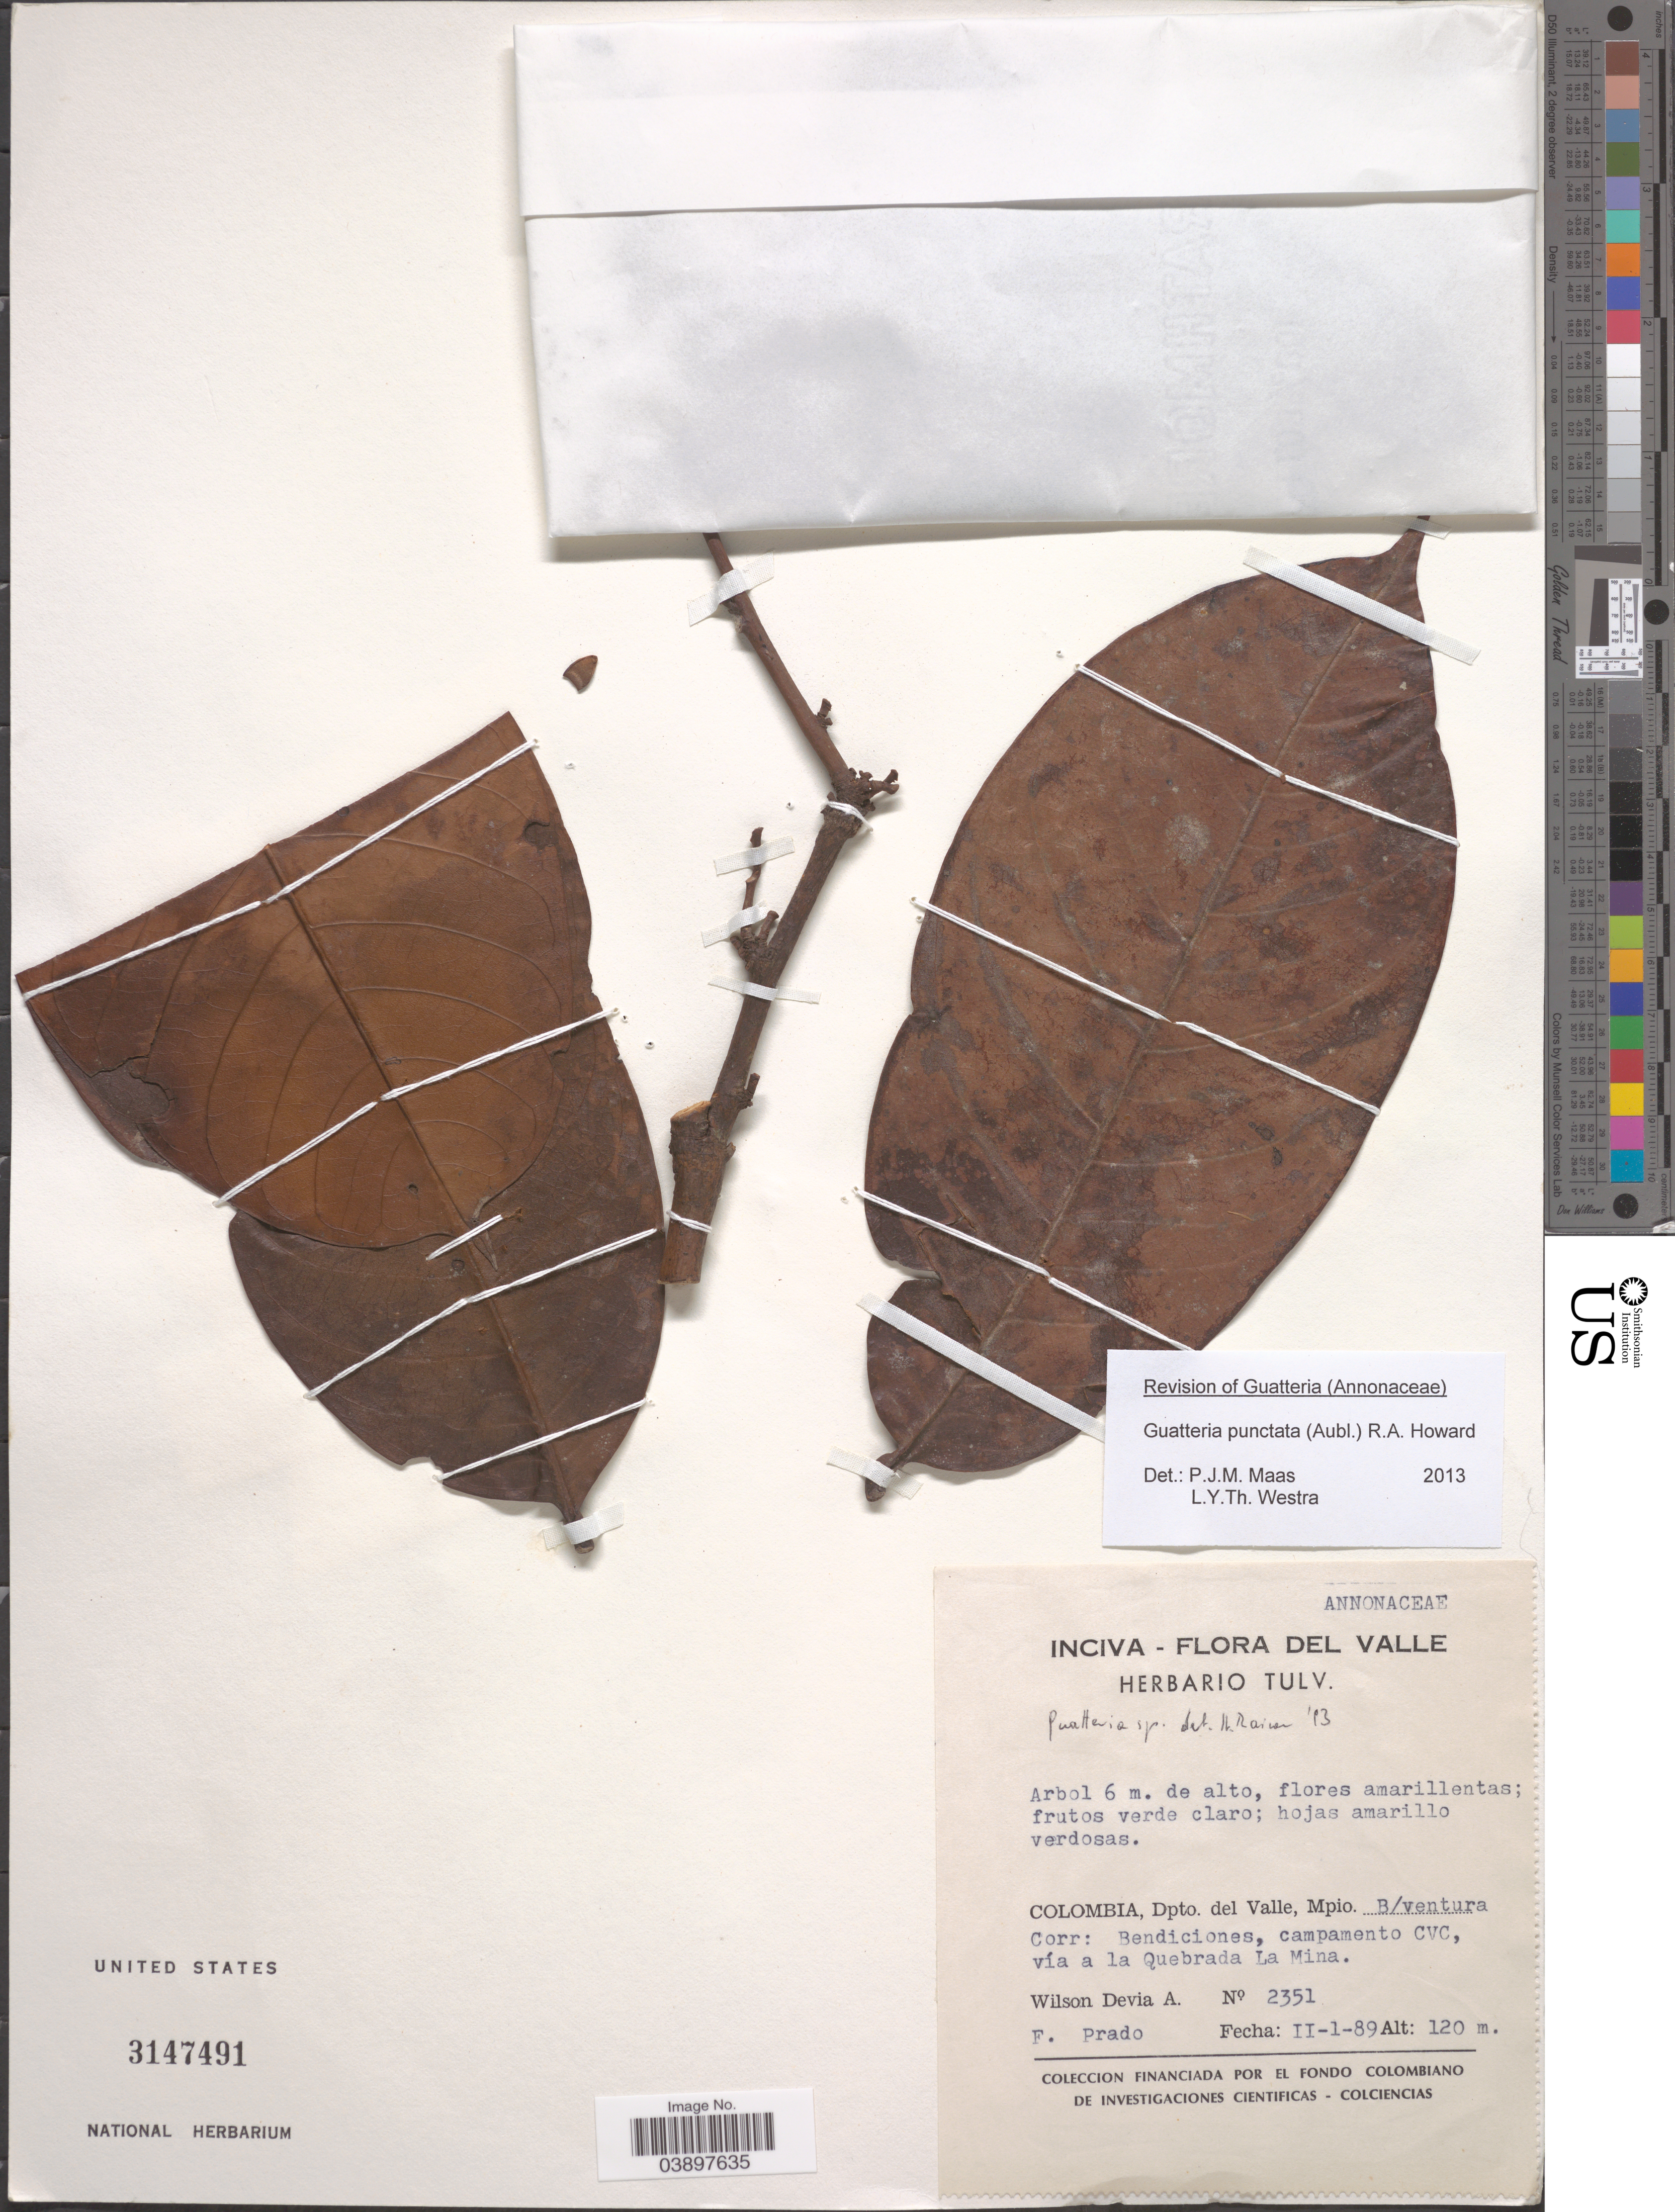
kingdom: Plantae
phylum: Tracheophyta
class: Magnoliopsida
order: Magnoliales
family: Annonaceae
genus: Guatteria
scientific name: Guatteria punctata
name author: (Aubl.) R.A. Howard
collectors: W. Devia A. & F. Prado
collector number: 2351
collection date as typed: Transcribed d/m/y: 1/2/89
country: Colombia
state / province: Valle del Cauca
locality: Valle. Dpto. del Valle, Mpio. B/ventura. Corr: Bendiciones, campamento CVC, vía a la Quebrada La Mina.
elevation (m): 120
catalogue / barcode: US 3147491